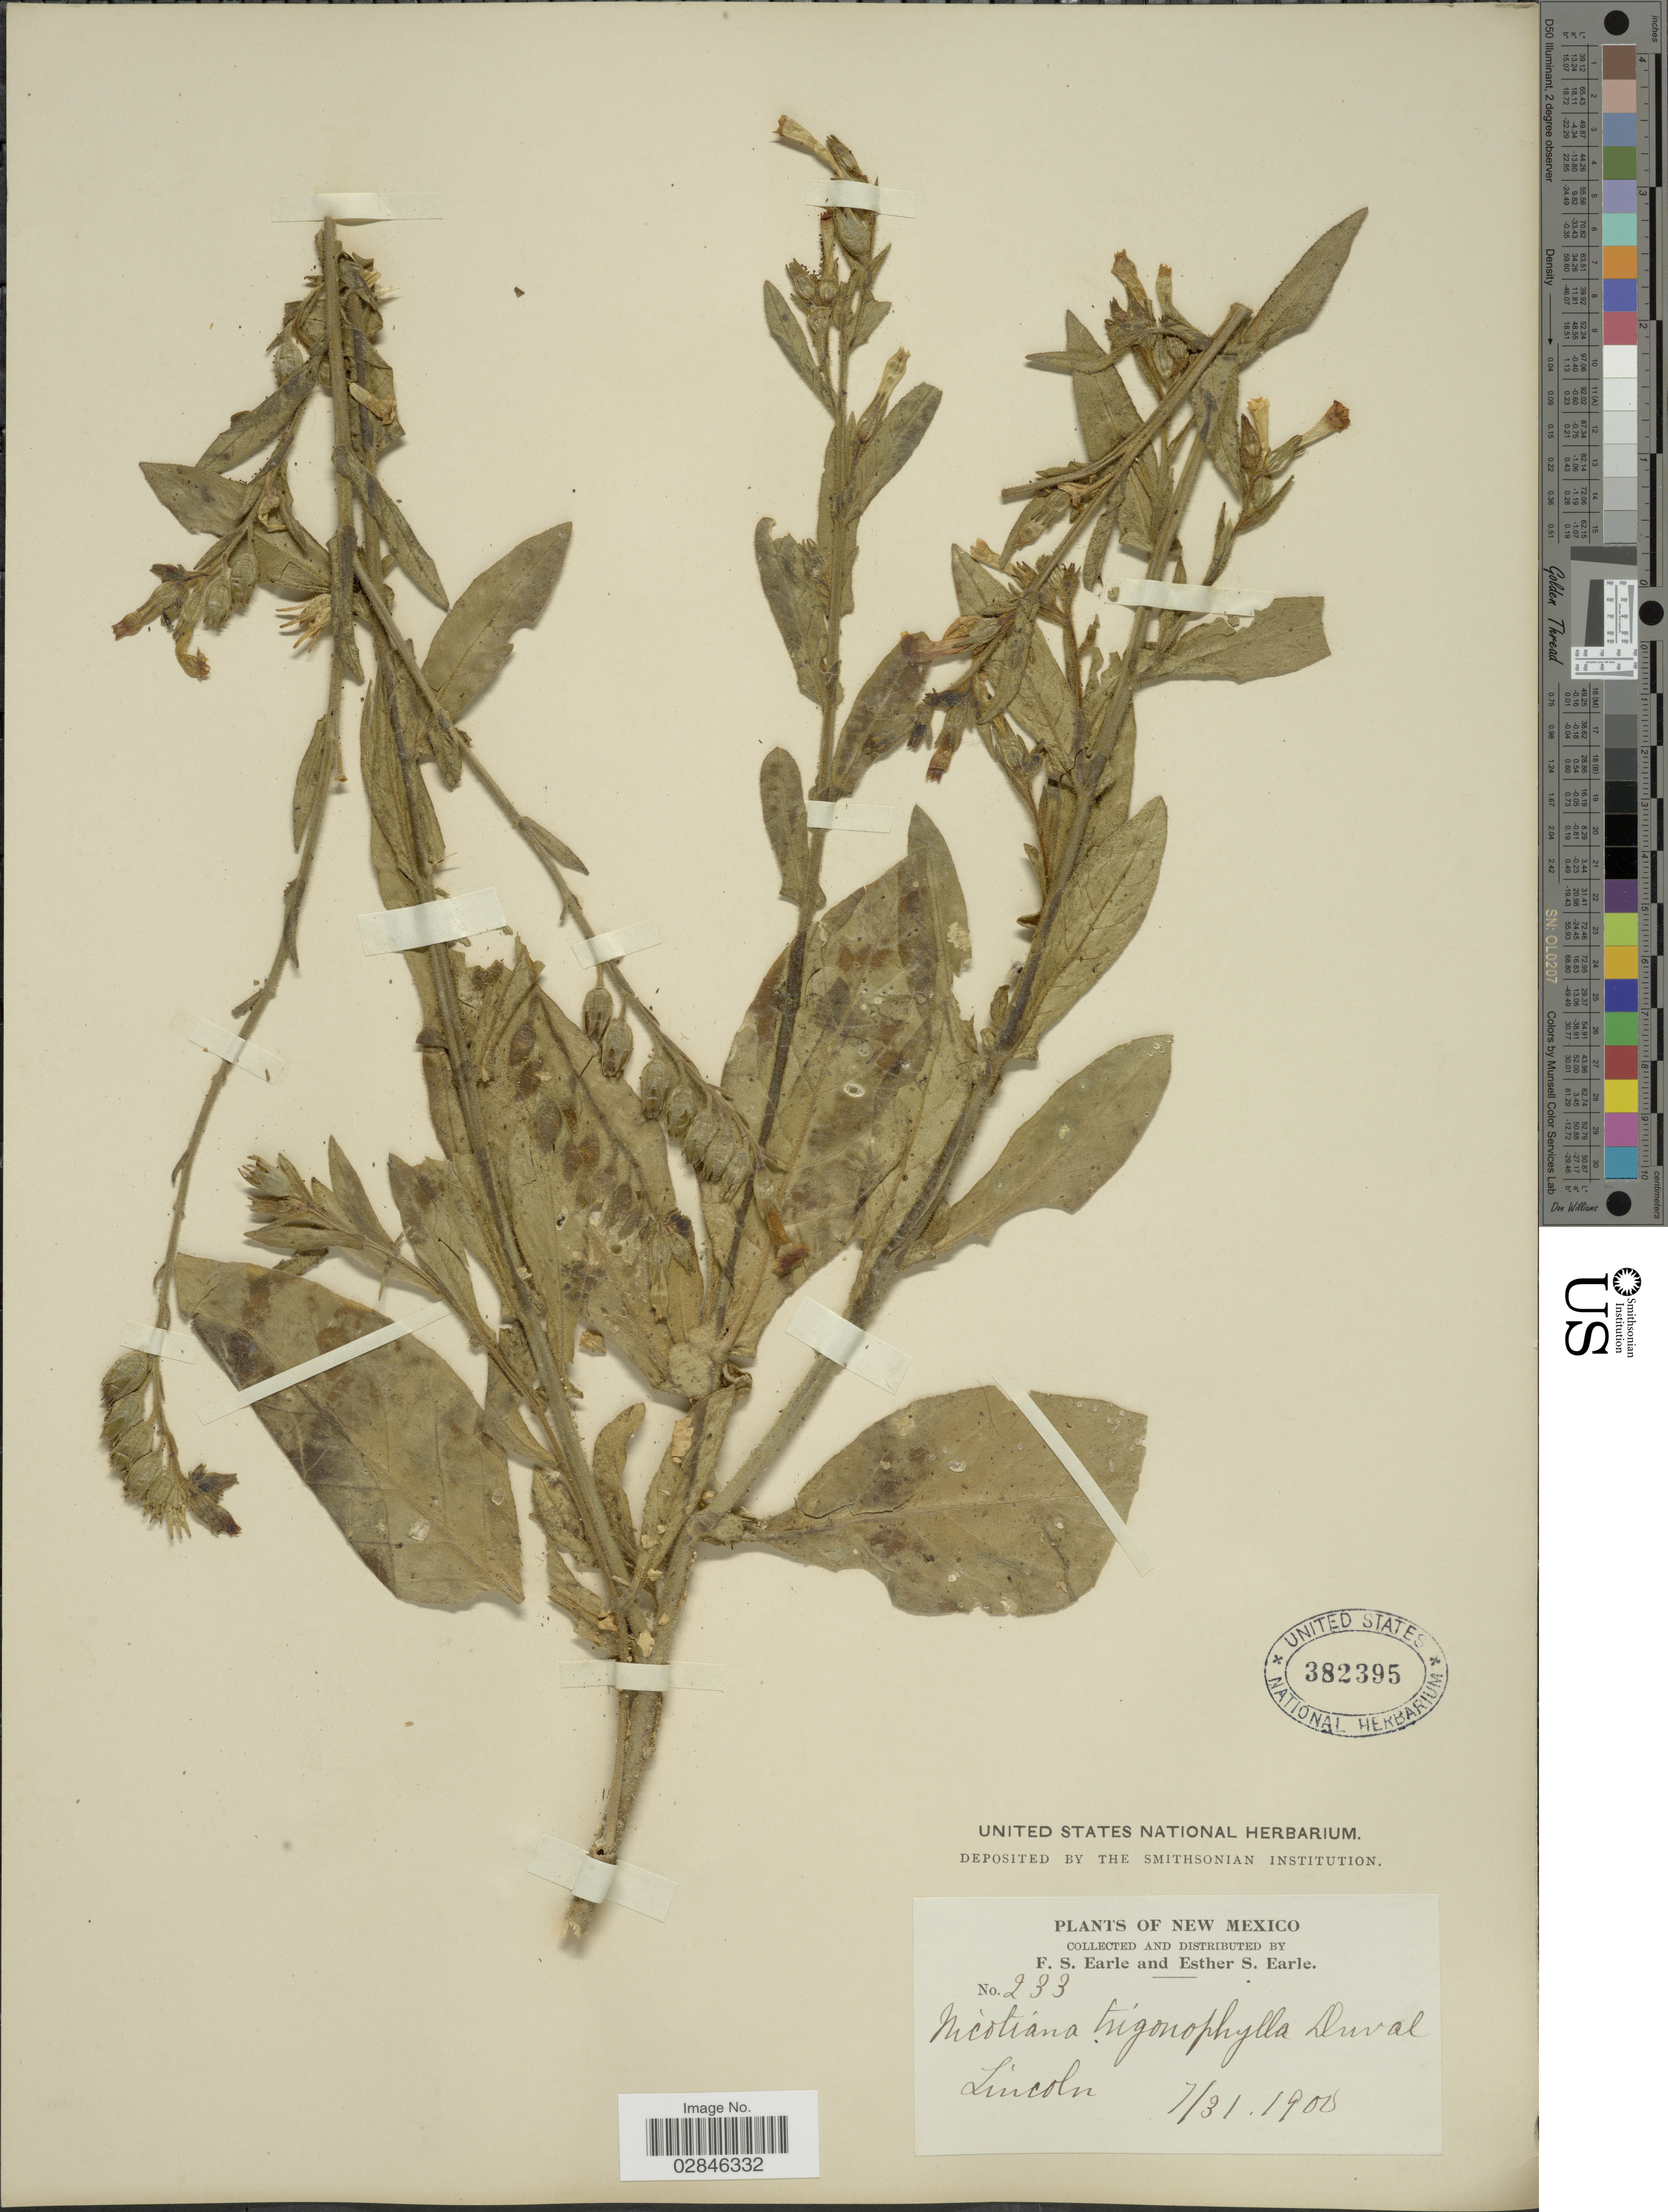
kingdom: Plantae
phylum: Tracheophyta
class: Magnoliopsida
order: Solanales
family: Solanaceae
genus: Nicotiana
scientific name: Nicotiana trigonophylla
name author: Dunal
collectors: F. S. Earle & E. S. Earle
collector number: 233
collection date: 1900-07-31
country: United States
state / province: New Mexico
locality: Lincoln.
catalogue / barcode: US 382395